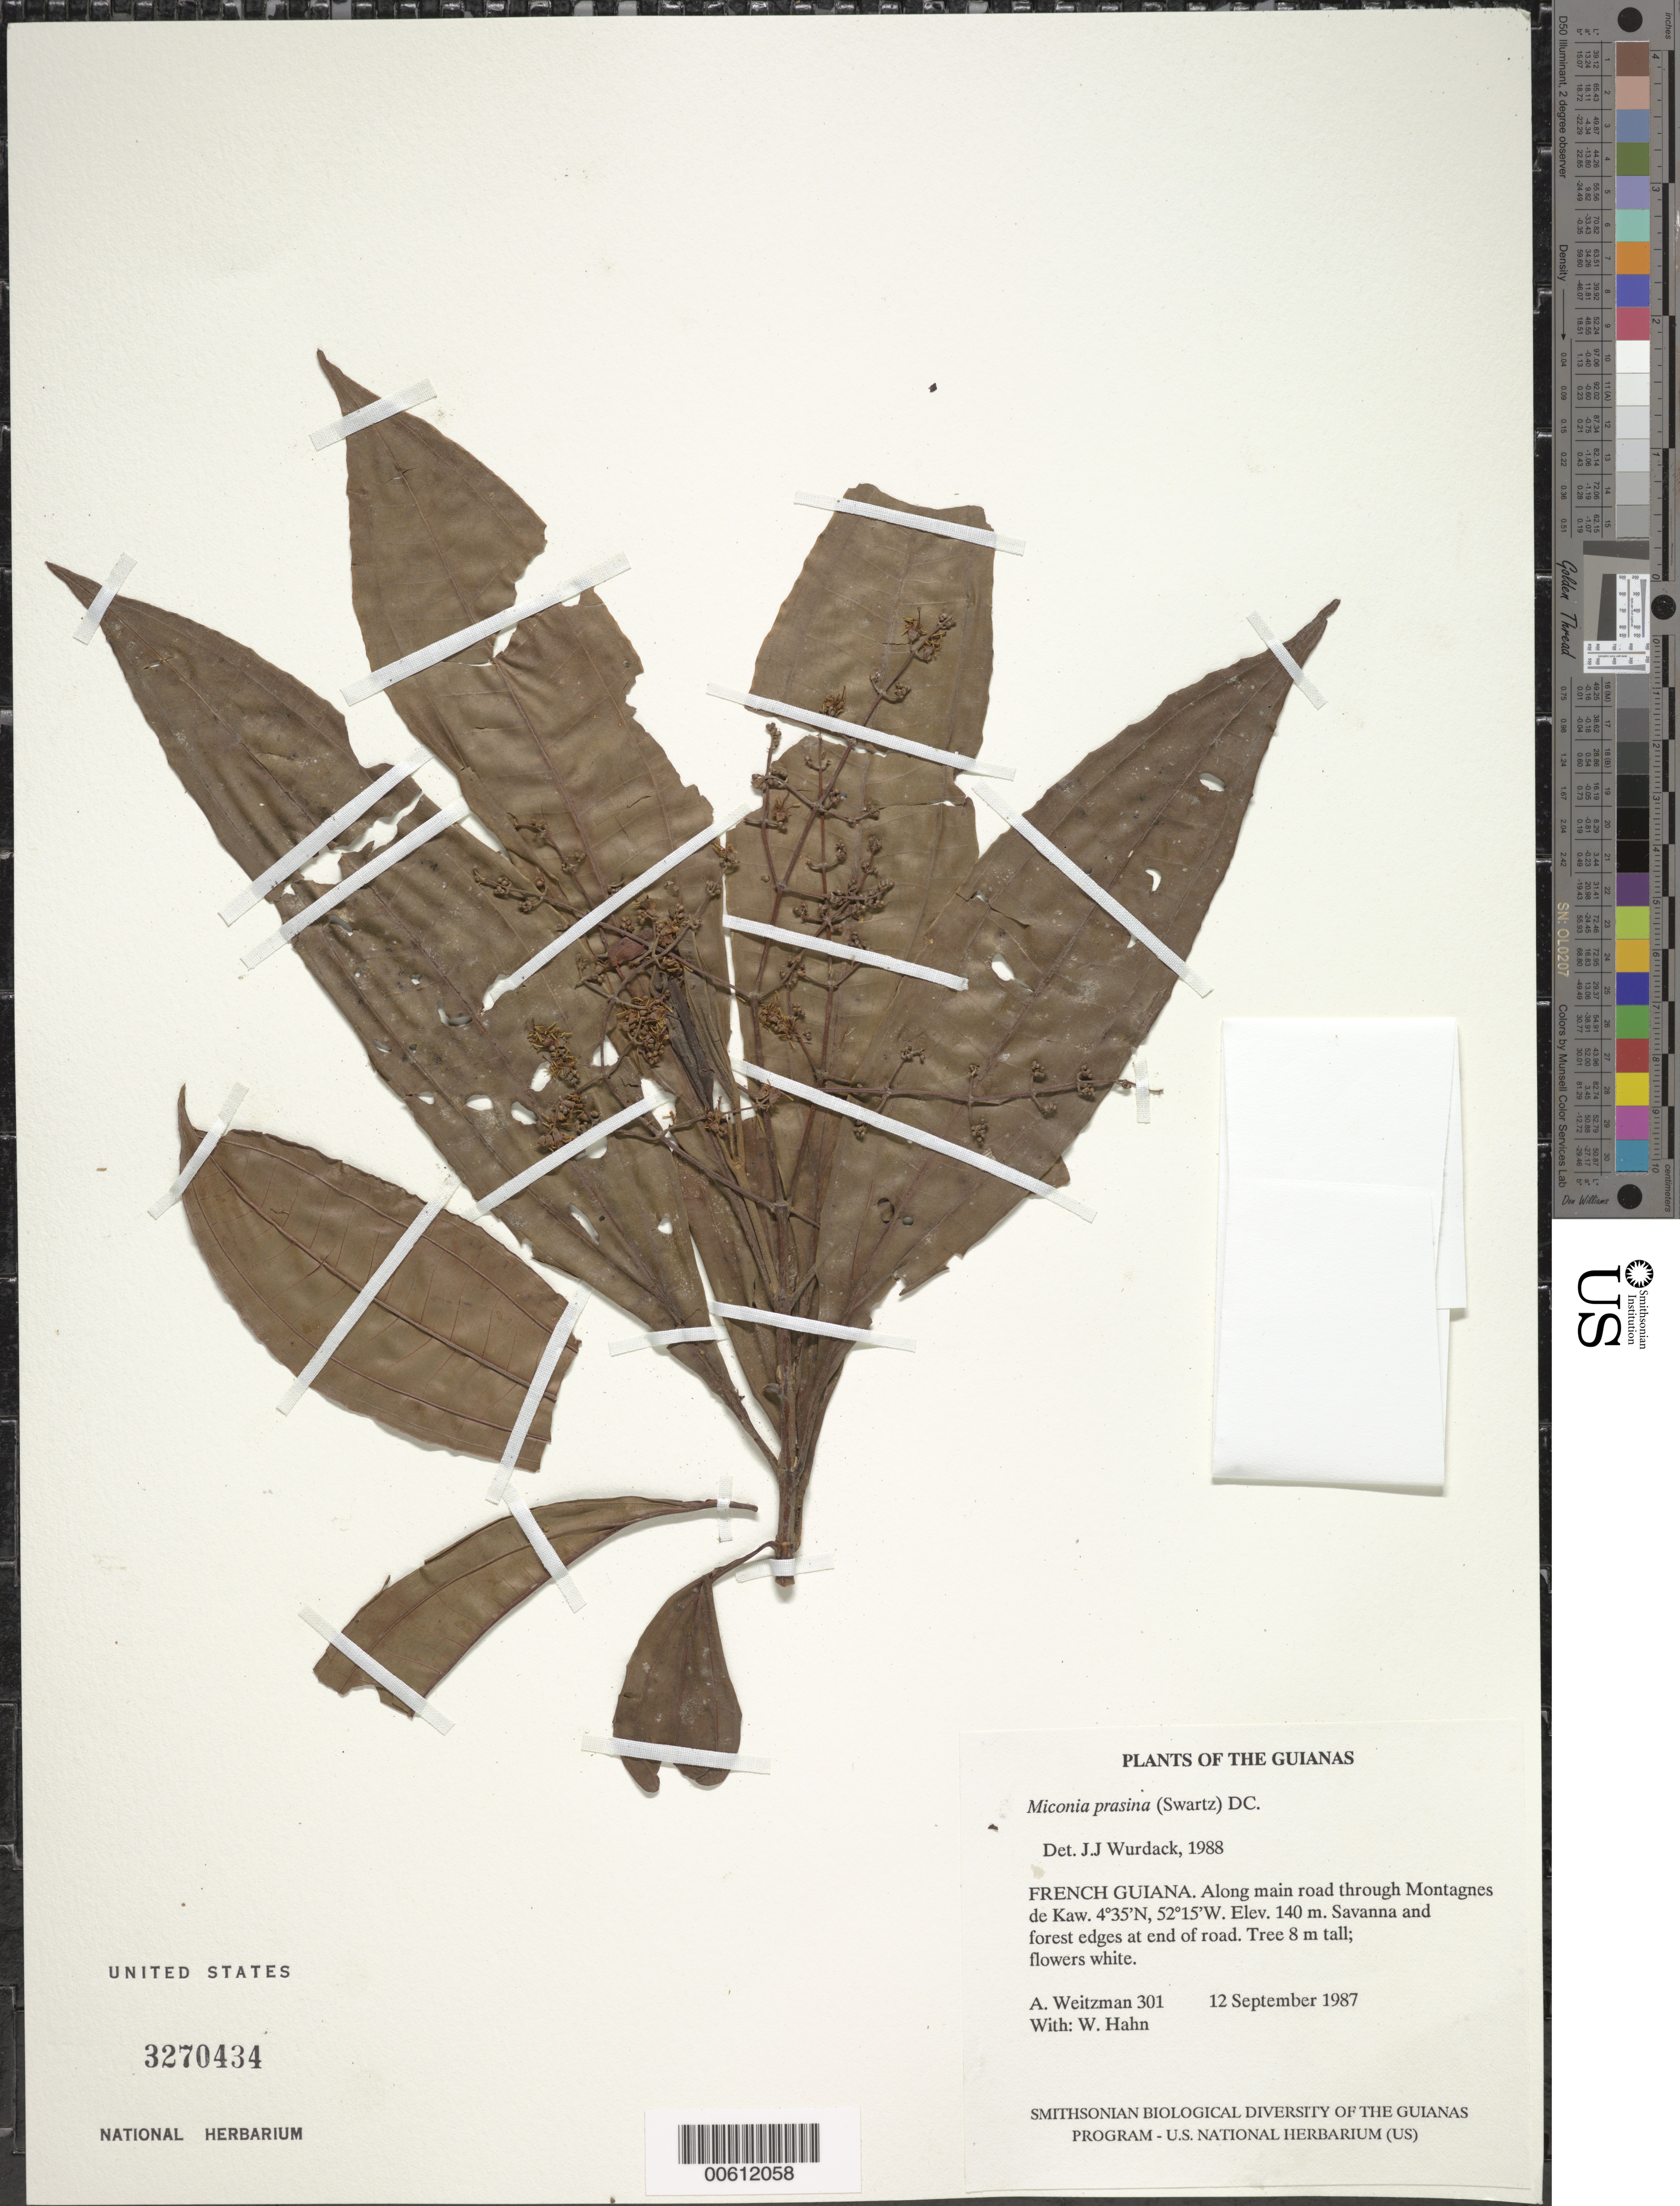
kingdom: Plantae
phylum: Tracheophyta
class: Magnoliopsida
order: Myrtales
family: Melastomataceae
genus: Miconia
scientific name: Miconia prasina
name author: (Sw.) DC.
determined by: Wurdack, John J., (US), US (UNITED STATES)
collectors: A. L. Weitzman & W. Hahn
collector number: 301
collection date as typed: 12 September 1987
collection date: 1987-09-12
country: French Guiana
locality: Along main road through Montagnes de Kaw. At end of road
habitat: Savanna and forest edges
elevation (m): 140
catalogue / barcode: US 3270434